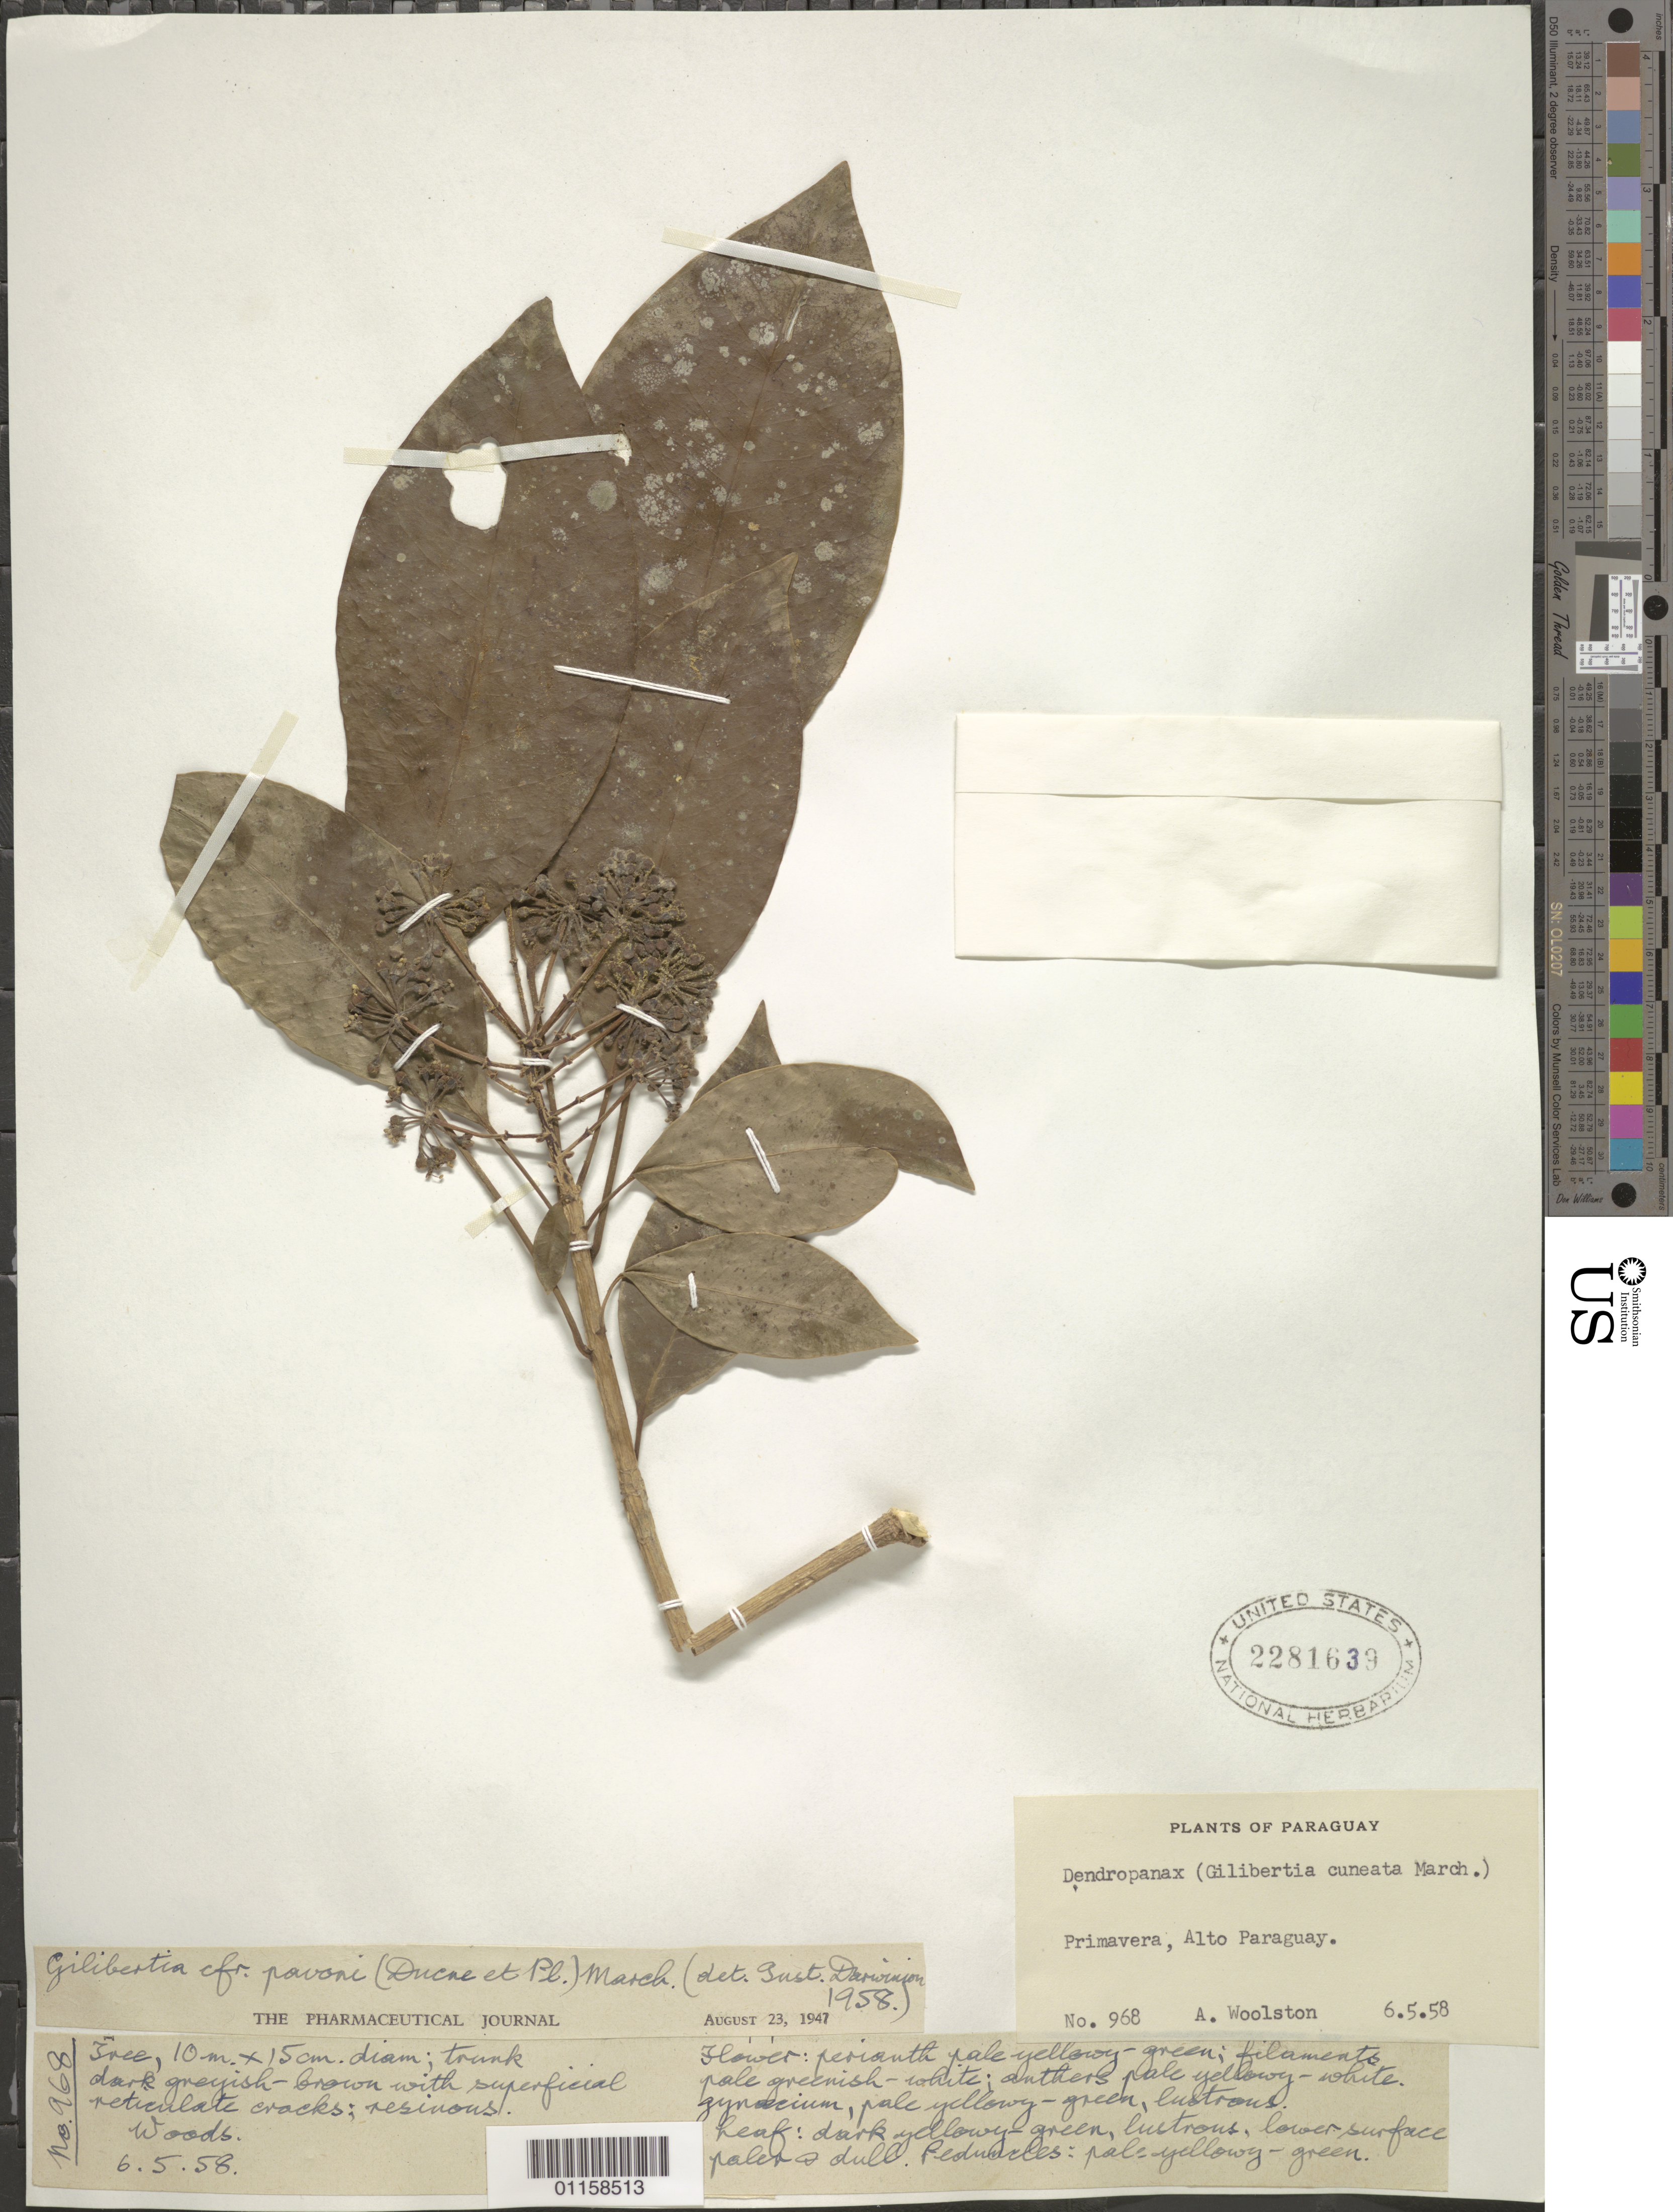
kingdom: Plantae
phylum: Tracheophyta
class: Magnoliopsida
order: Apiales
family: Araliaceae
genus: Dendropanax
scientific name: Dendropanax cuneatus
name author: (DC.) Decne. & Planch.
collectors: A. Woolston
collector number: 968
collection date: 1958-05-06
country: Paraguay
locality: Primavera.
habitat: Tree.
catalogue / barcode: US 2281639